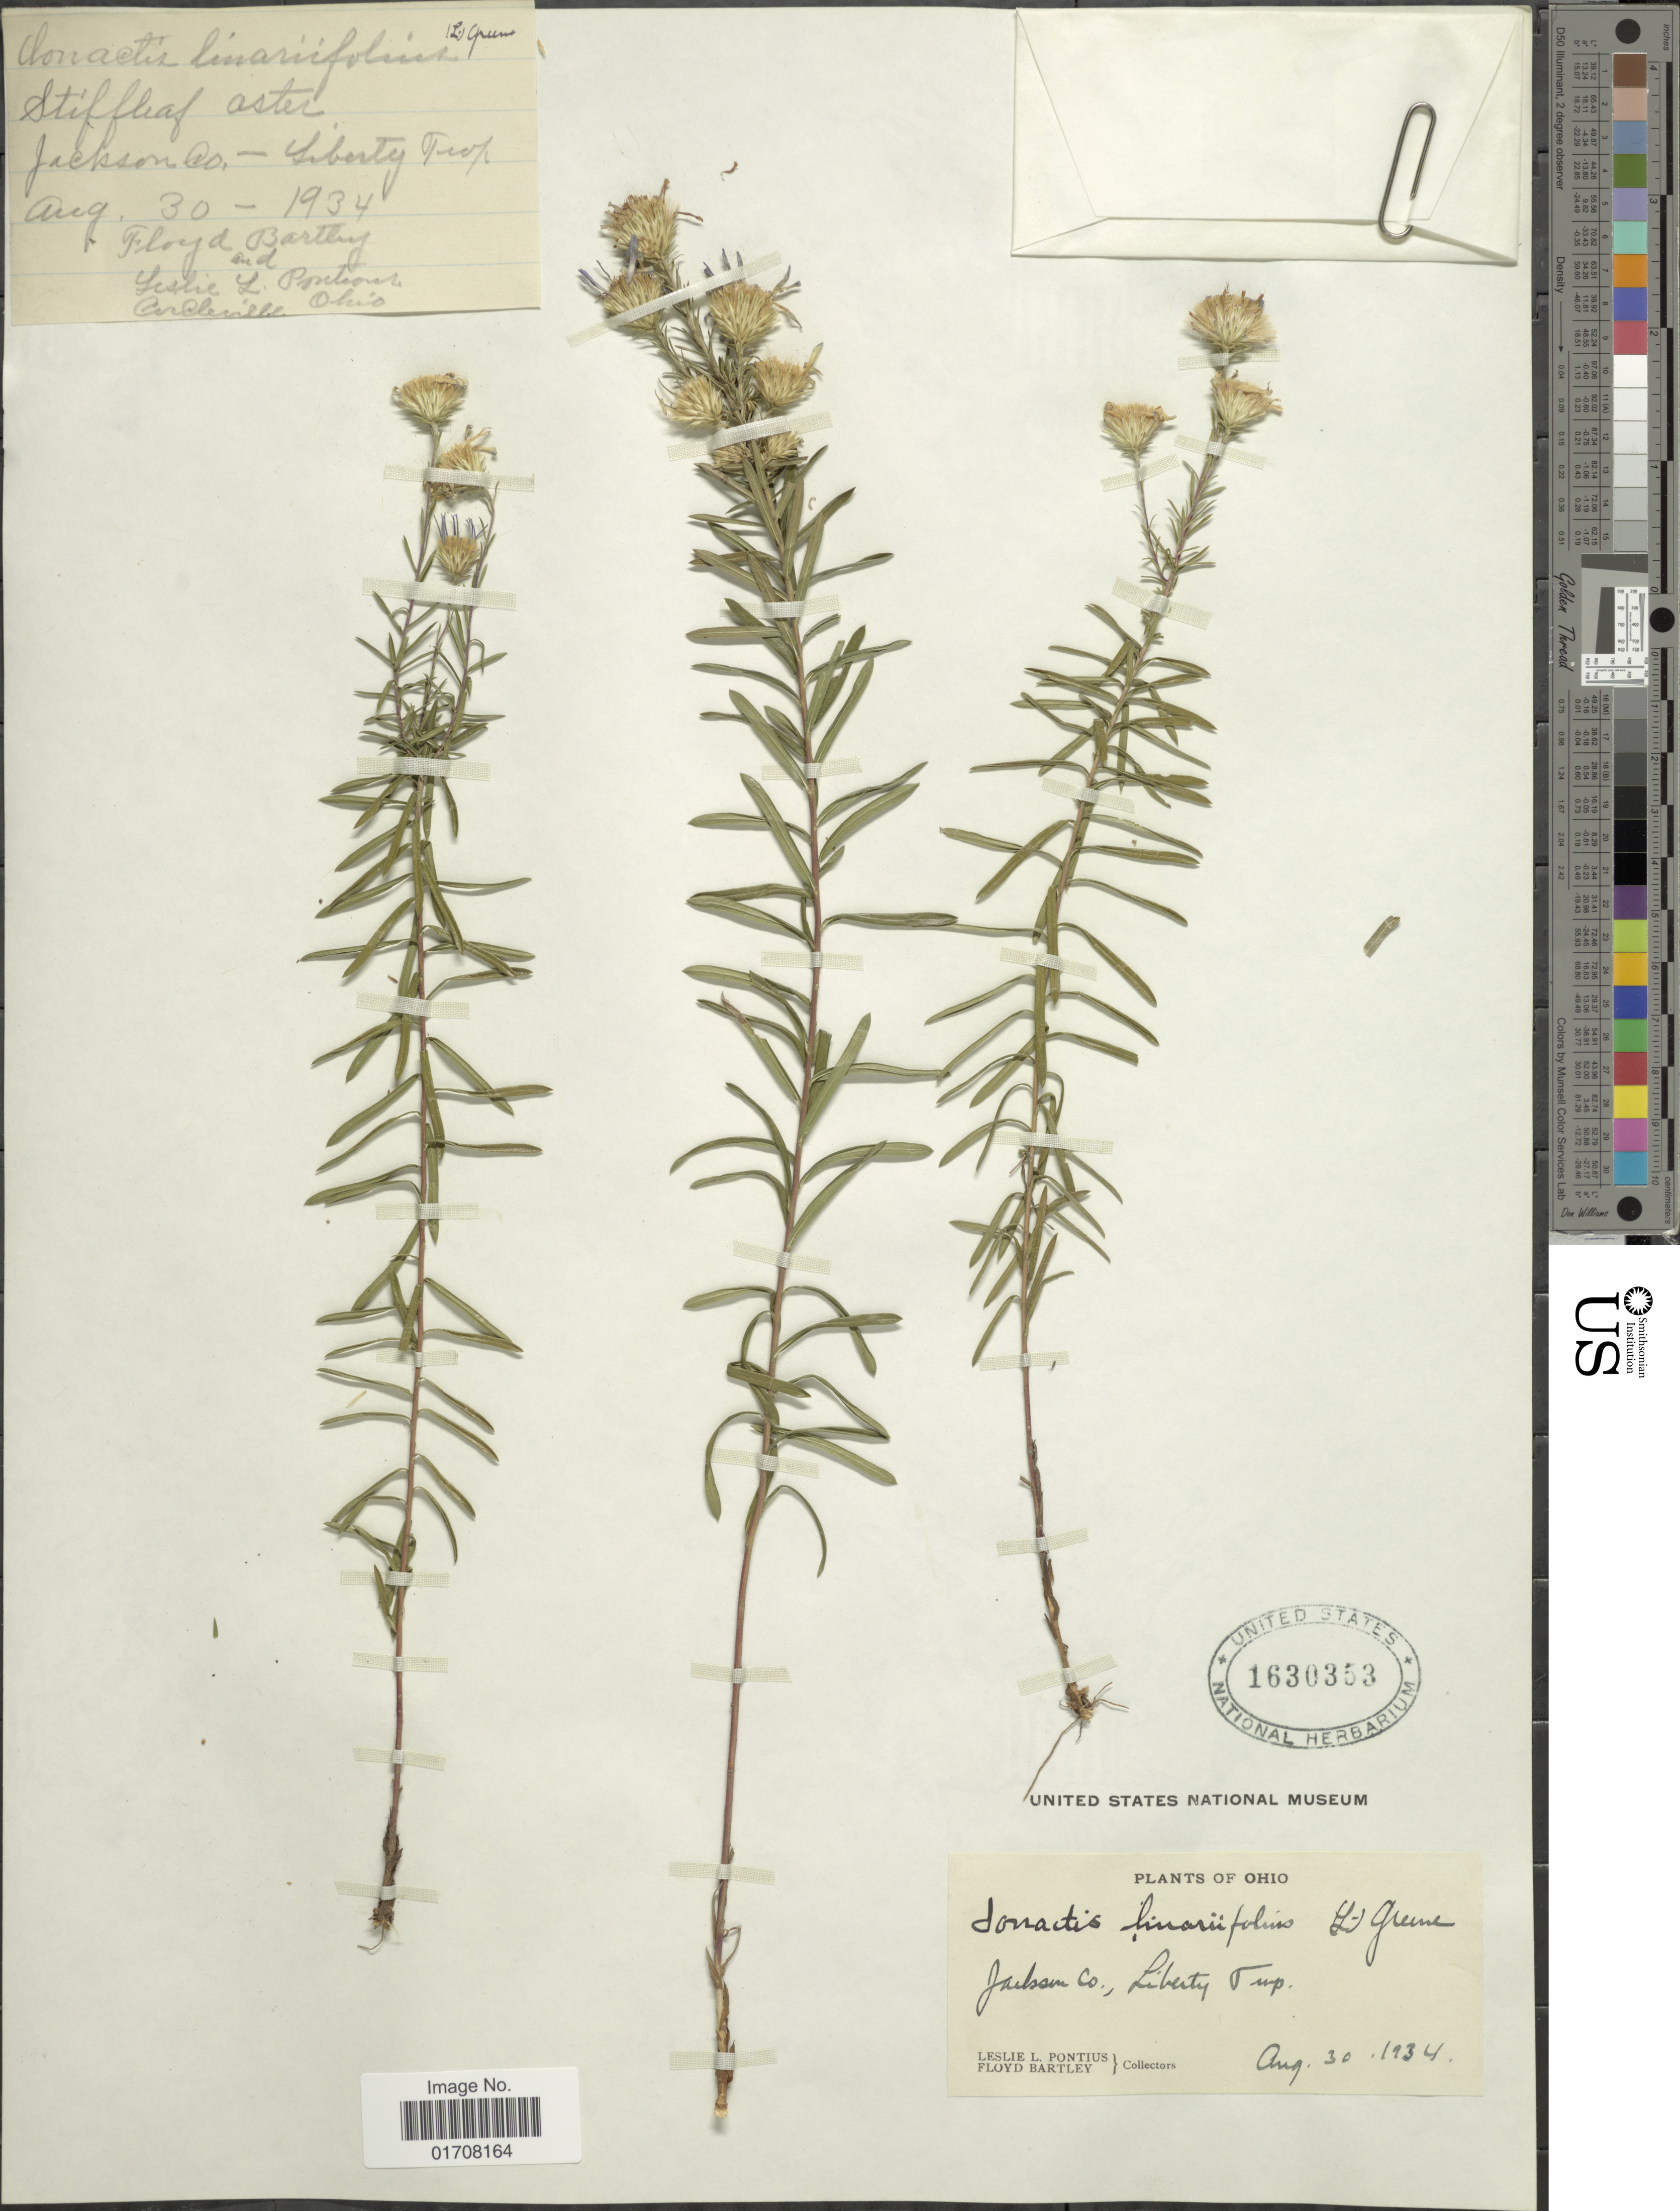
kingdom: Plantae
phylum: Tracheophyta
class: Magnoliopsida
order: Asterales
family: Asteraceae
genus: Ionactis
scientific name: Ionactis linearifolius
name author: (L.) Greene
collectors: L. L. Pontious & F. Bartley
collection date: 1934-08-30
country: United States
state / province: Ohio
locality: Jackson Co., Liberty Twp., Carlesville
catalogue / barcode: US 1630353